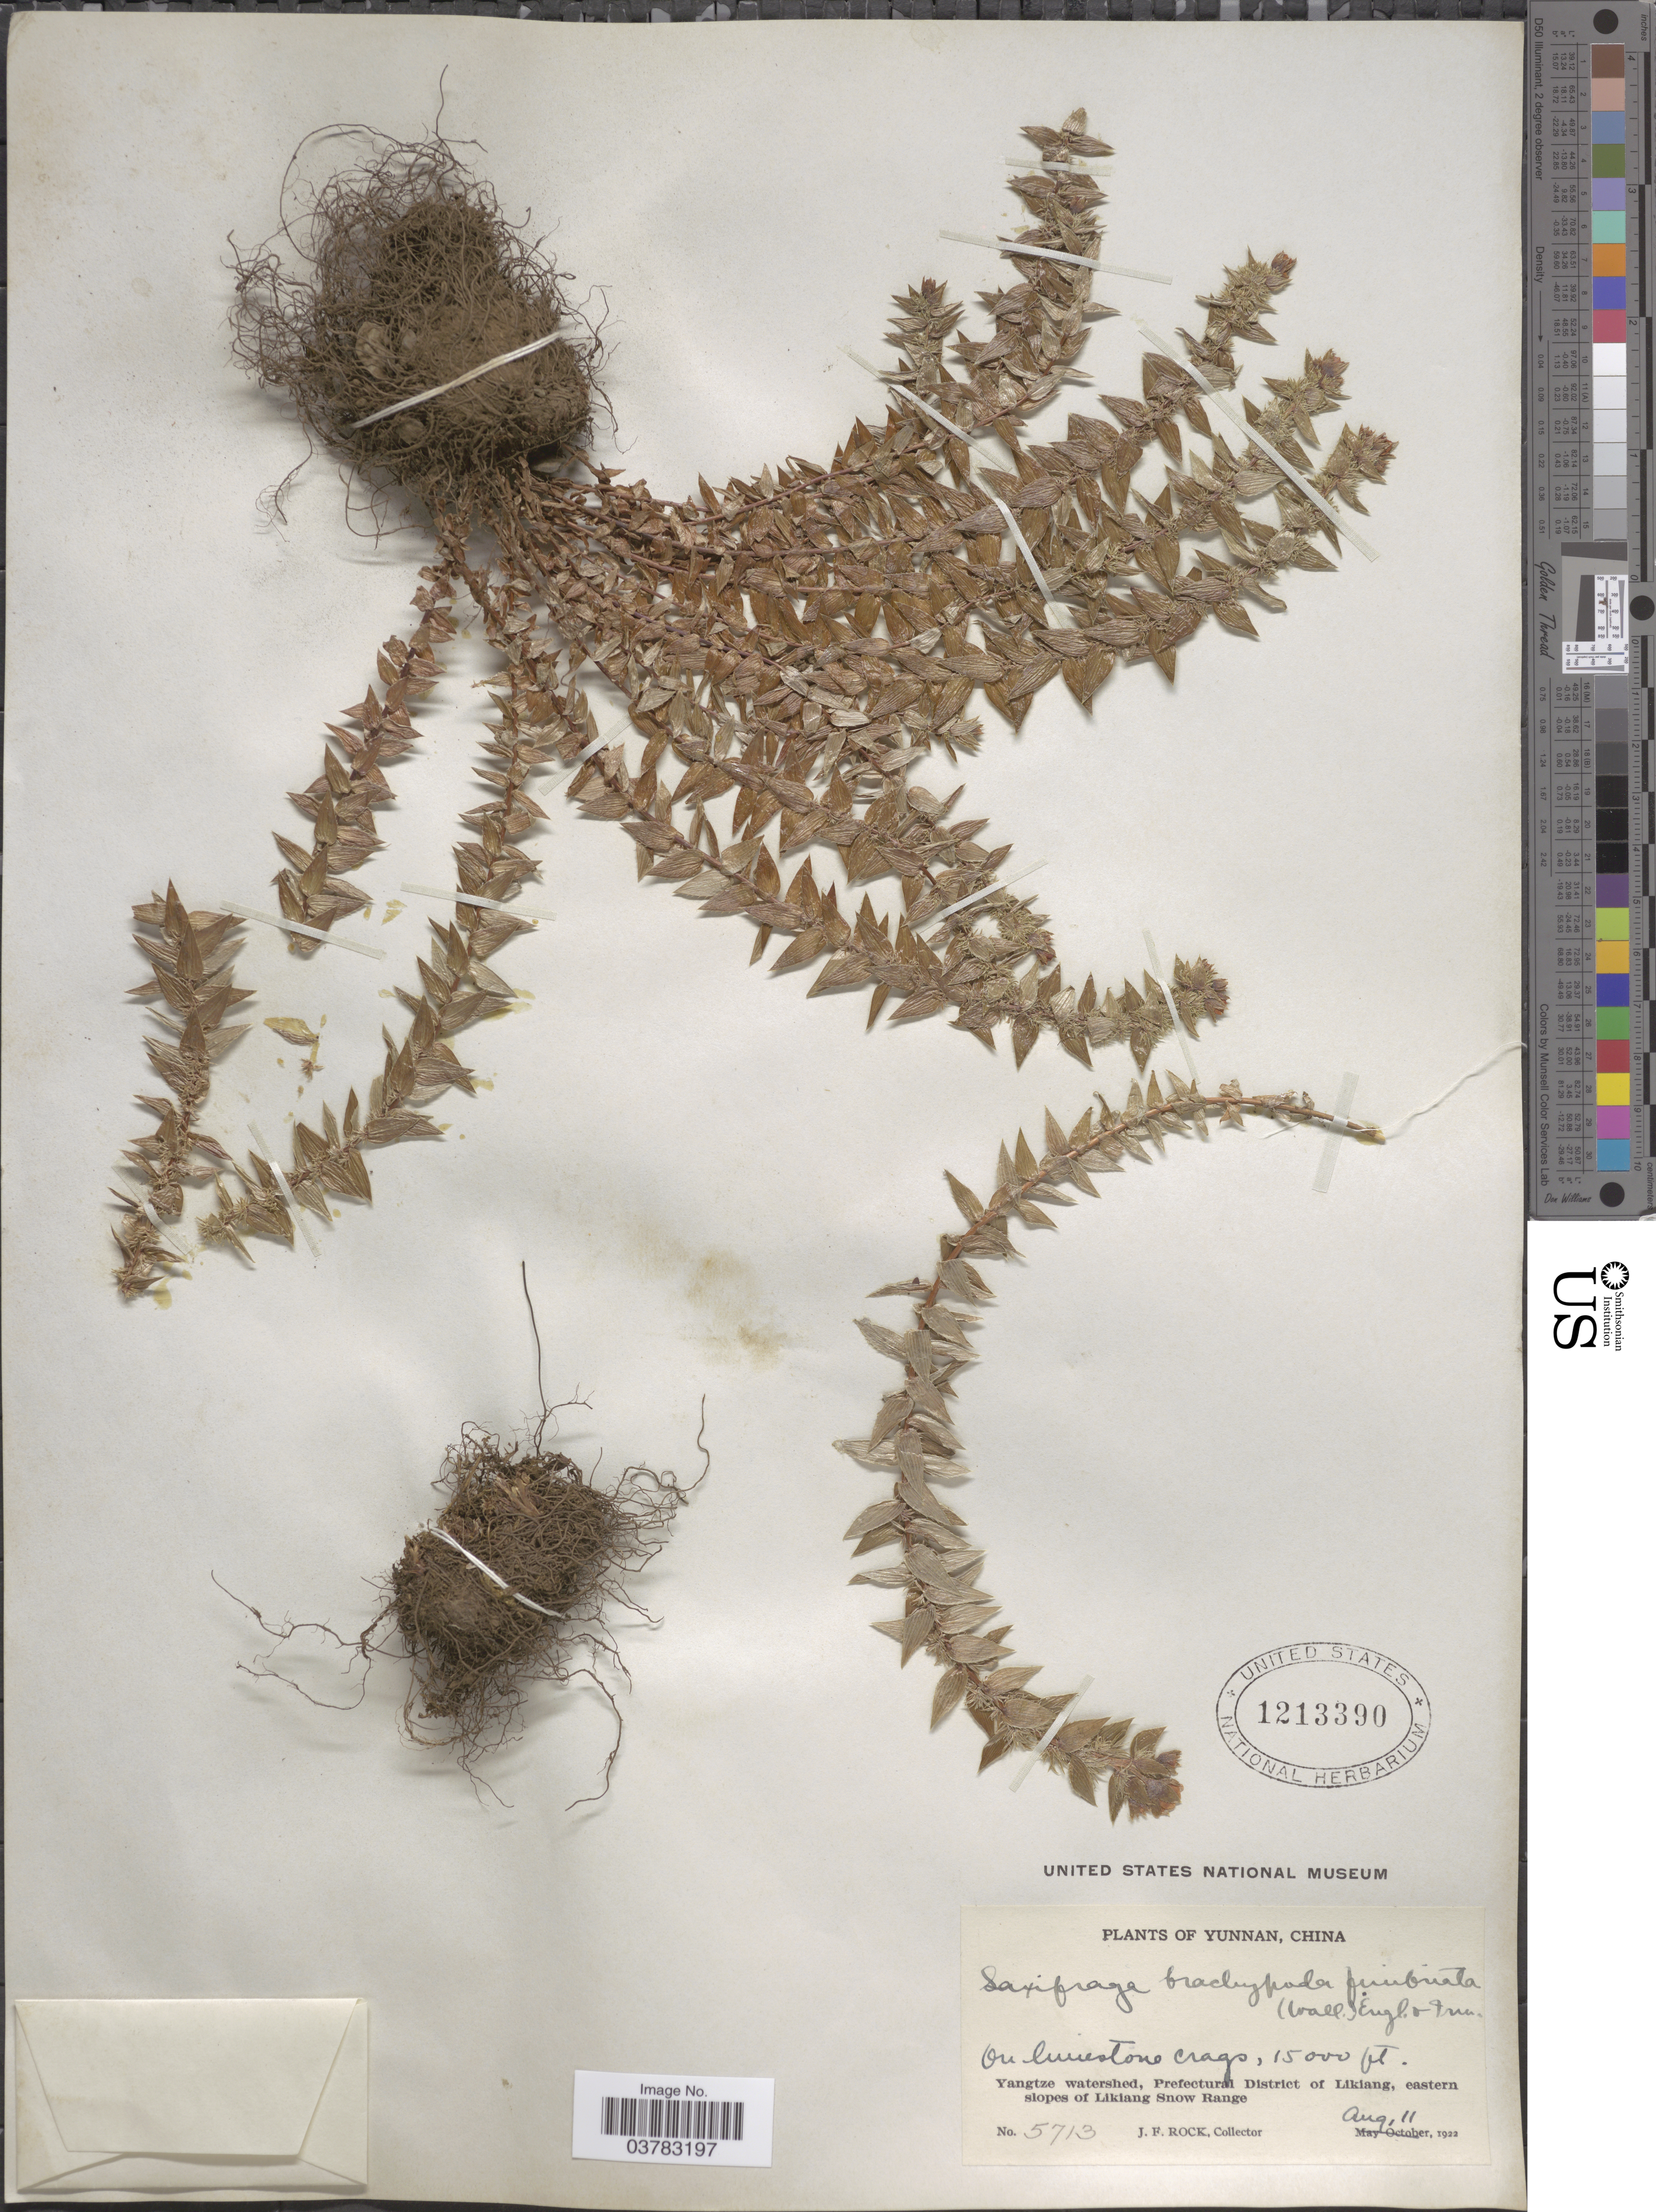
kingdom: Plantae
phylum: Tracheophyta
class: Magnoliopsida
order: Saxifragales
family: Saxifragaceae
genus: Saxifraga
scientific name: Saxifraga brachypoda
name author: D. Don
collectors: J. Rock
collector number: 5713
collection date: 1922-08-11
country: China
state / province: Yunnan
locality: Yangtze watershed, Prefectural District of Likiang, eastern slopes of Likiang Snow Range.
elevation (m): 4572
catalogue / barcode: US 1213390